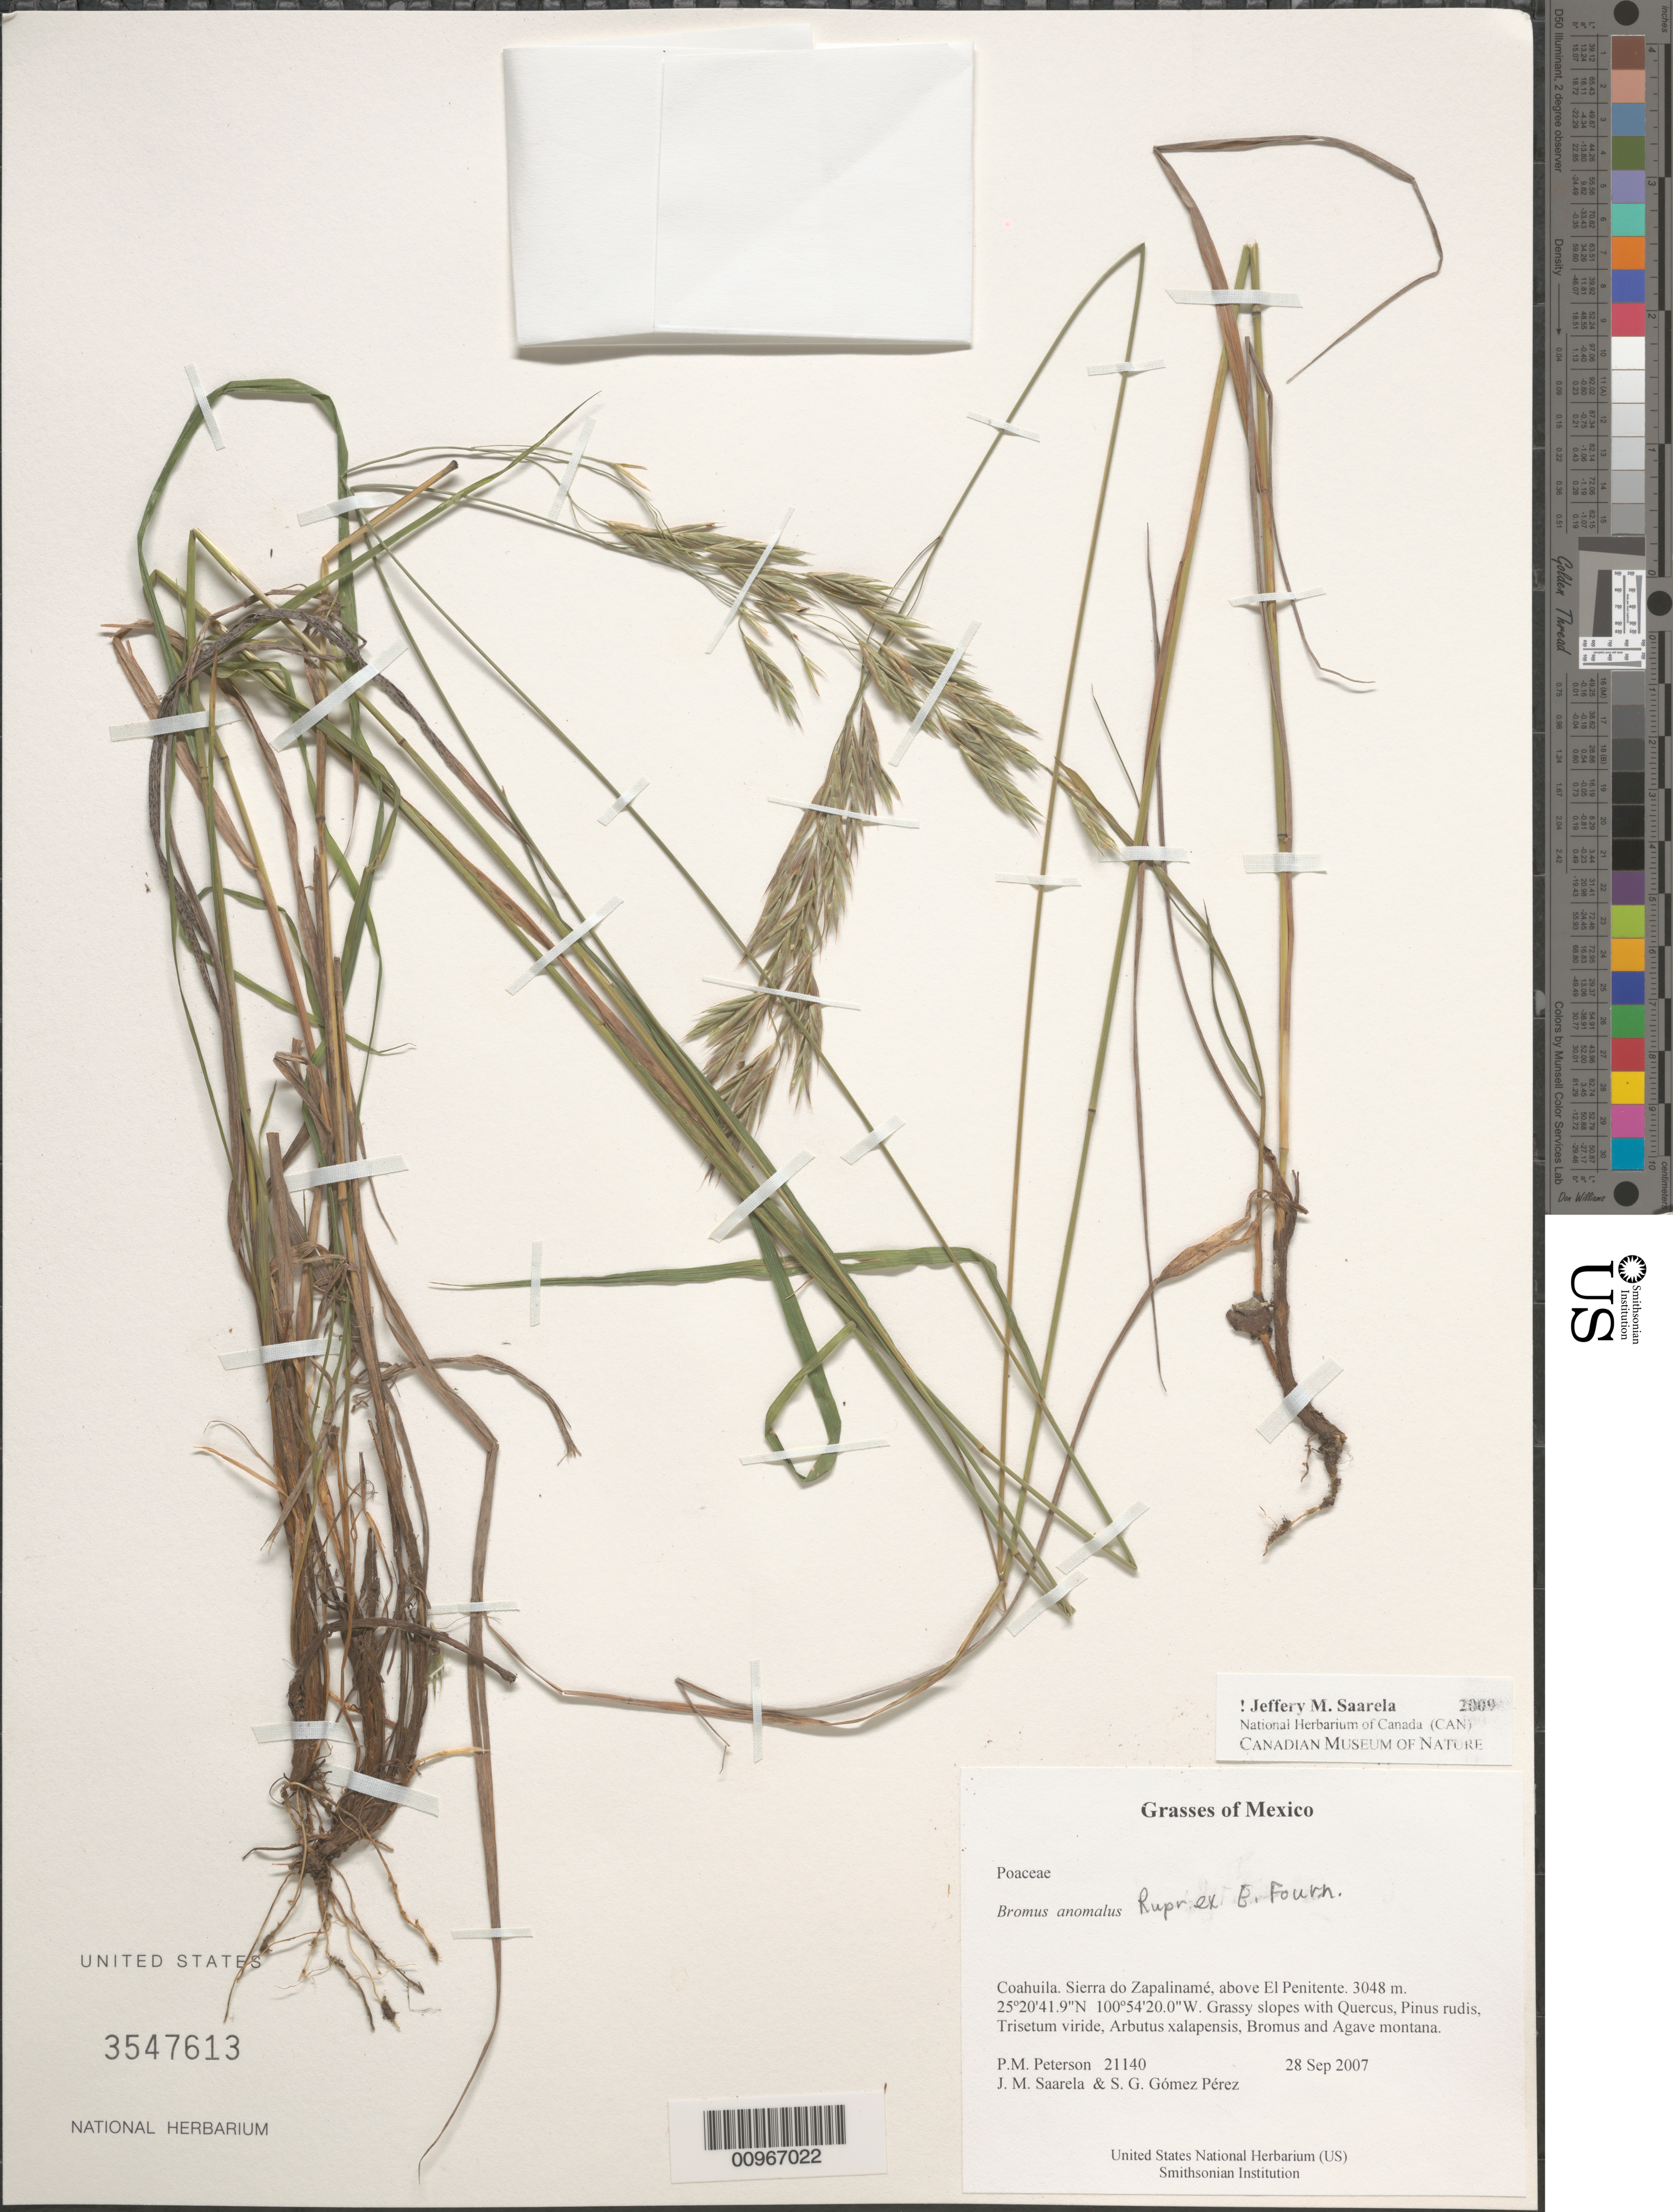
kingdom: Plantae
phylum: Tracheophyta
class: Liliopsida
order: Poales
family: Poaceae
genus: Bromus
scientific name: Bromus anomalus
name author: Rupr. ex E. Fourn.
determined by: Saarela, J. M., (CAN), Canadian Museum of Nature (CANADA)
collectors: P. M. Peterson, J. Saarela & S. Gómez Pérez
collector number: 21140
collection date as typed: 28 Sep 2007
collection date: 2007-09-28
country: Mexico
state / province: Coahuila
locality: Sierra do Zapalinamé, above El Penitente.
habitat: Grassy slopes with Quercus, Pinus rudis, Trisetum viride, Arbutus xalapensis, Bromus and Agave montana.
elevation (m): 3048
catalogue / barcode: US 3547589